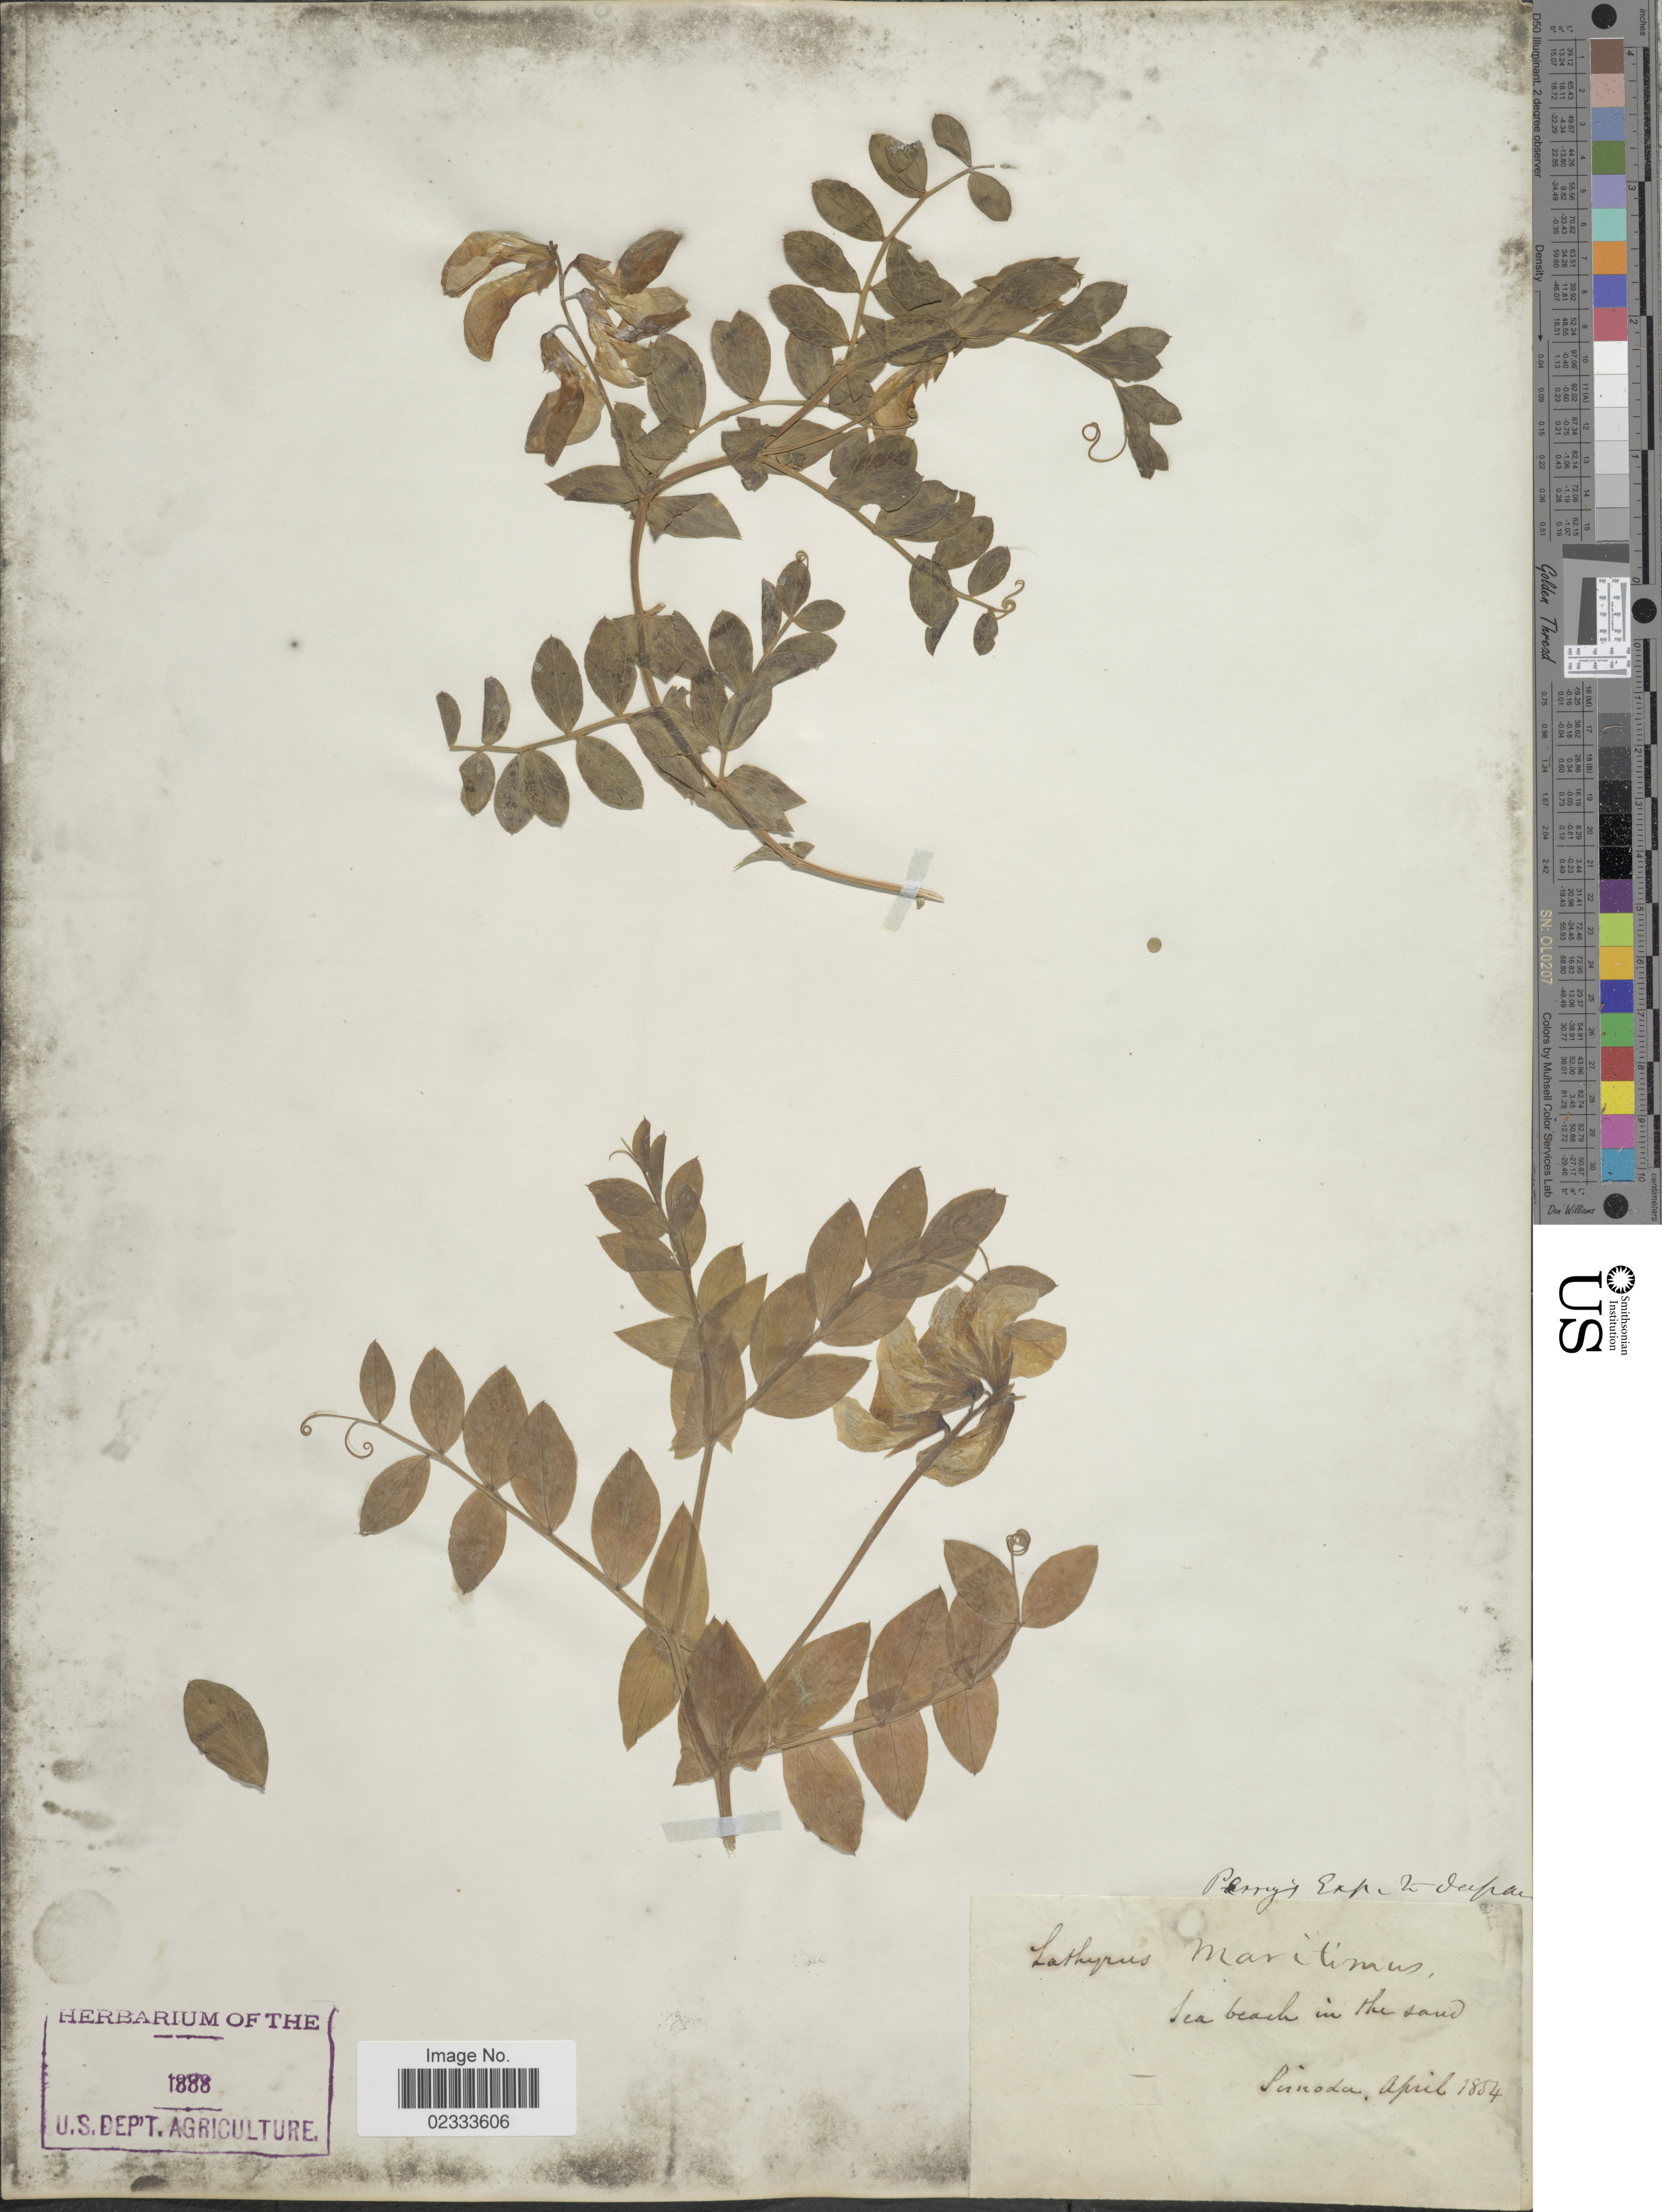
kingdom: Plantae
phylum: Tracheophyta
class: Magnoliopsida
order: Fabales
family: Fabaceae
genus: Lathyrus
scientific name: Lathyrus maritimus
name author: Torr.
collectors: Perry Exped.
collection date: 1854-04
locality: Sea beach in the sand, Perry's [unsure placement]